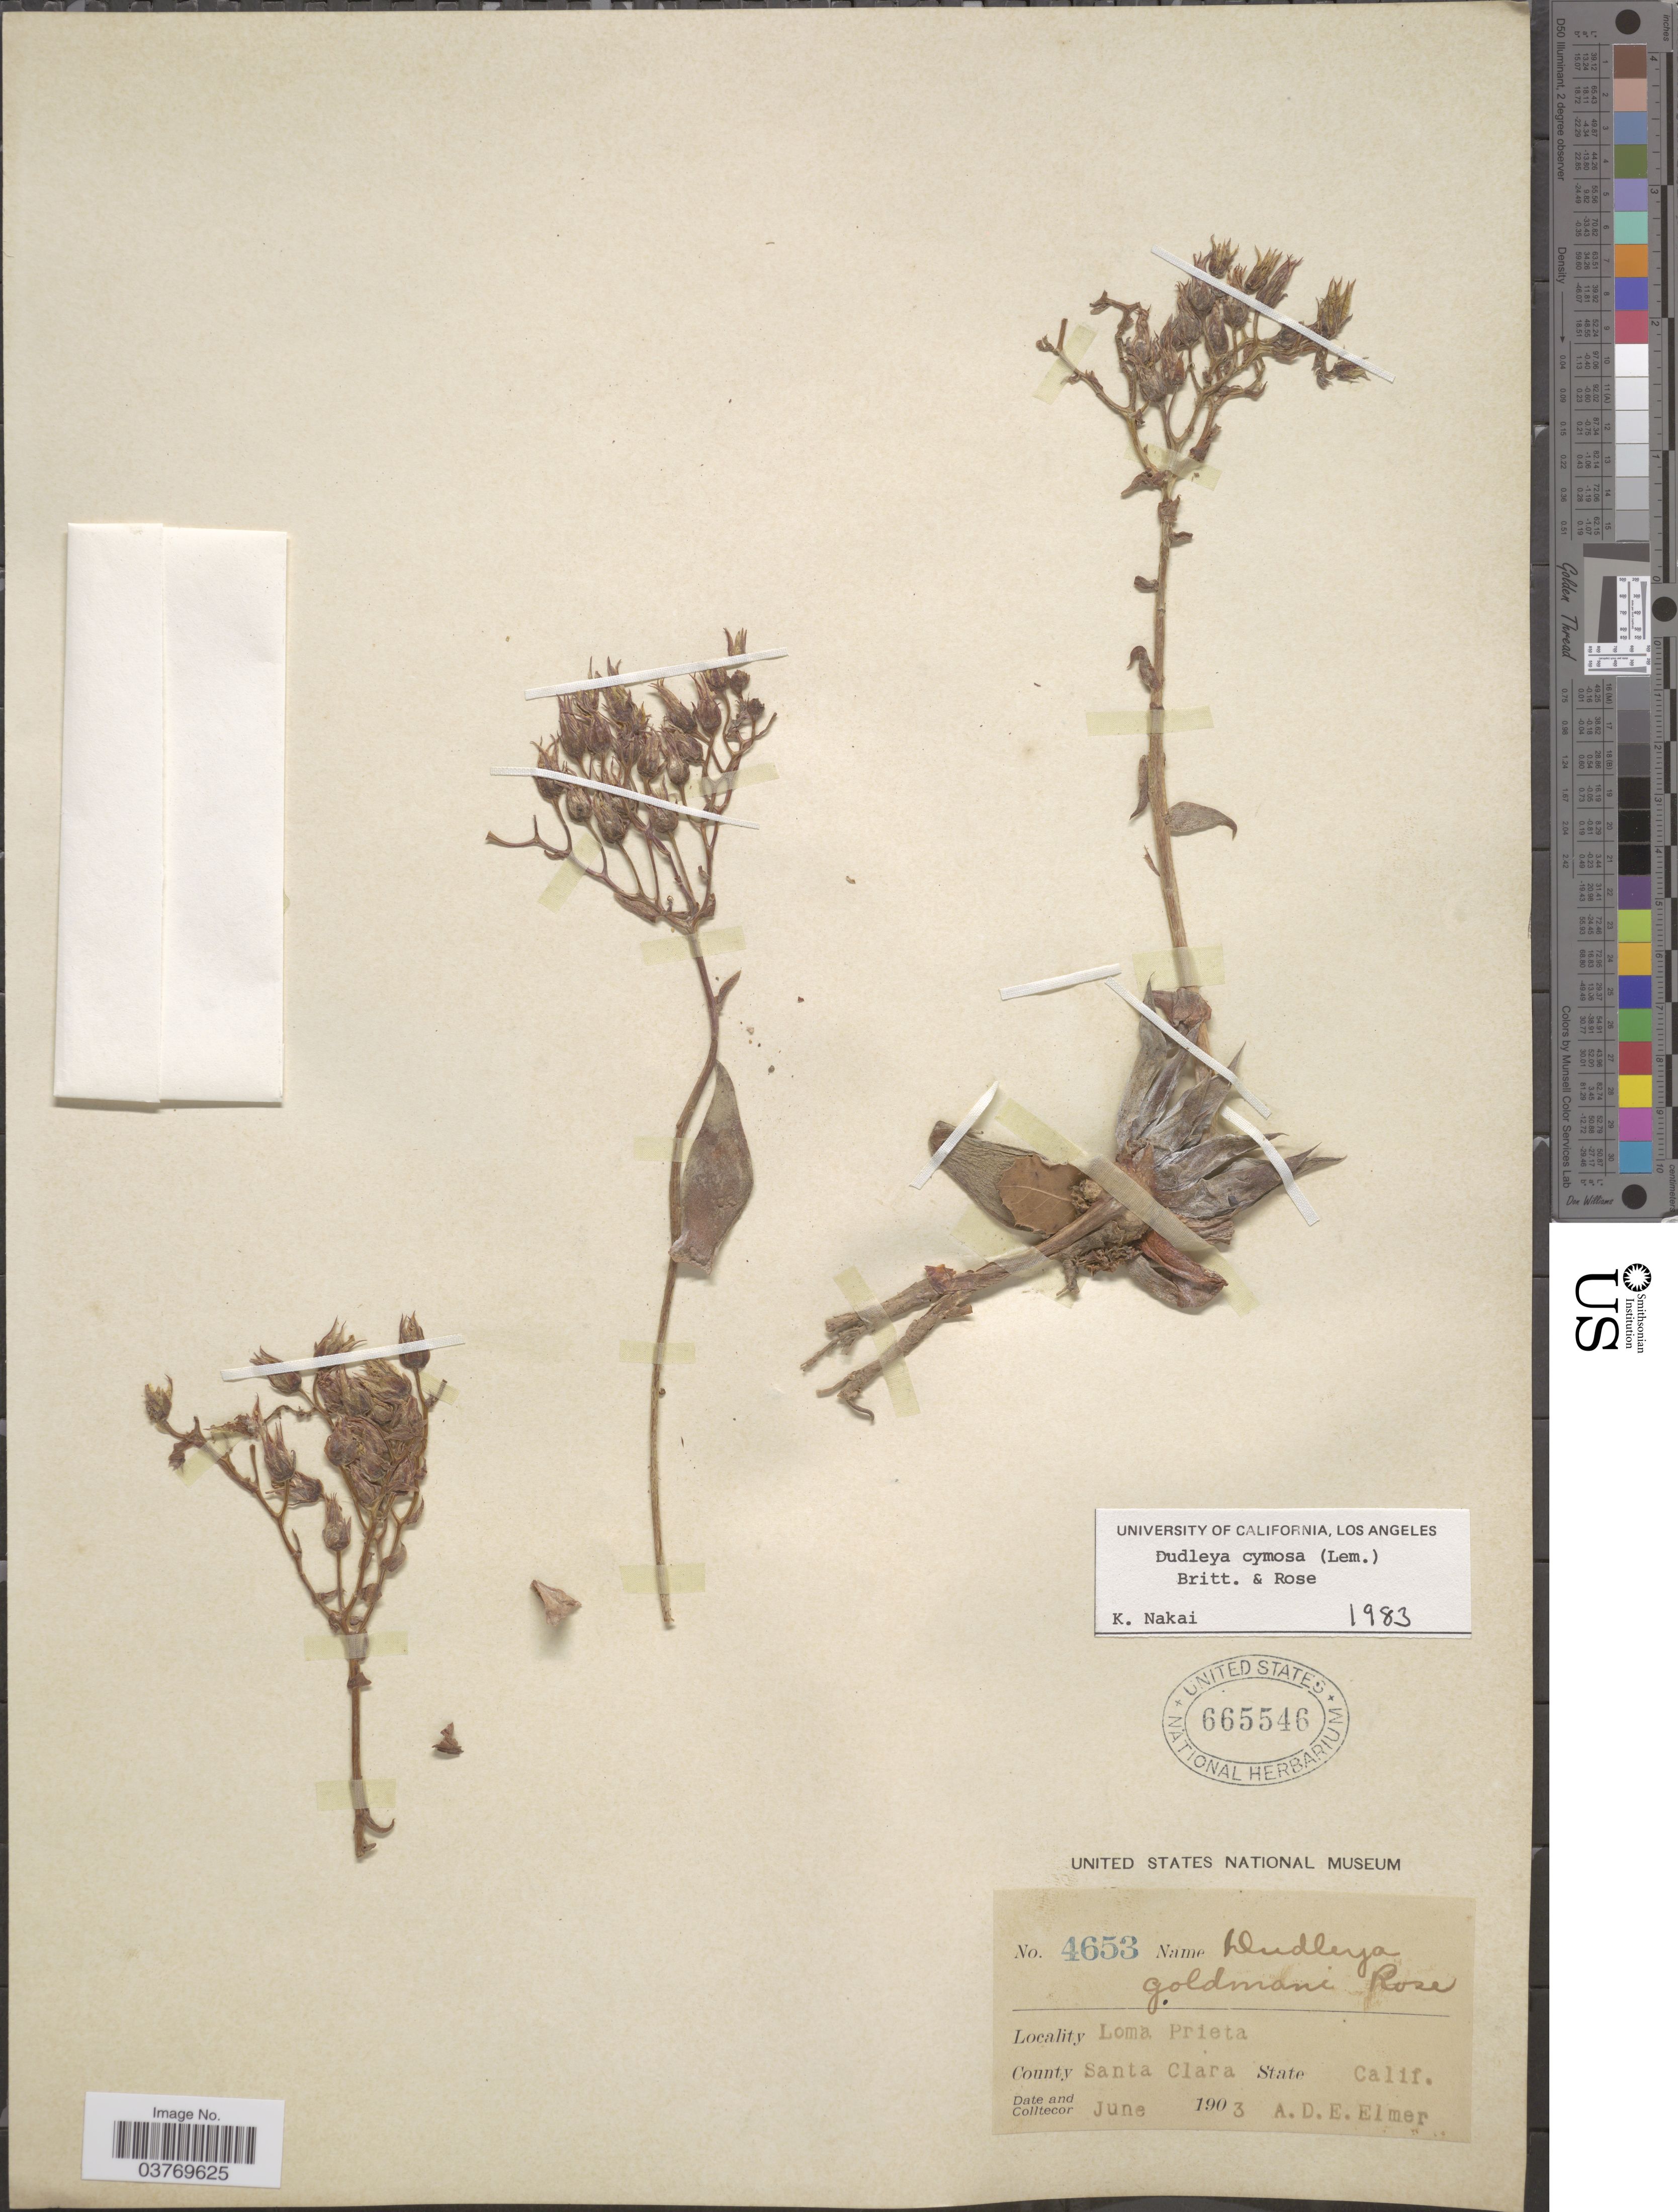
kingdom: Plantae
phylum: Tracheophyta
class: Magnoliopsida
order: Saxifragales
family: Crassulaceae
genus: Dudleya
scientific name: Dudleya cymosa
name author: (Lem.) Britton & Rose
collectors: A. D. E. Elmer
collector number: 4653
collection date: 1903-06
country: United States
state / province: California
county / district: Santa Clara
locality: Loma Prieta. County Santa Clara.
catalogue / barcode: US 665546